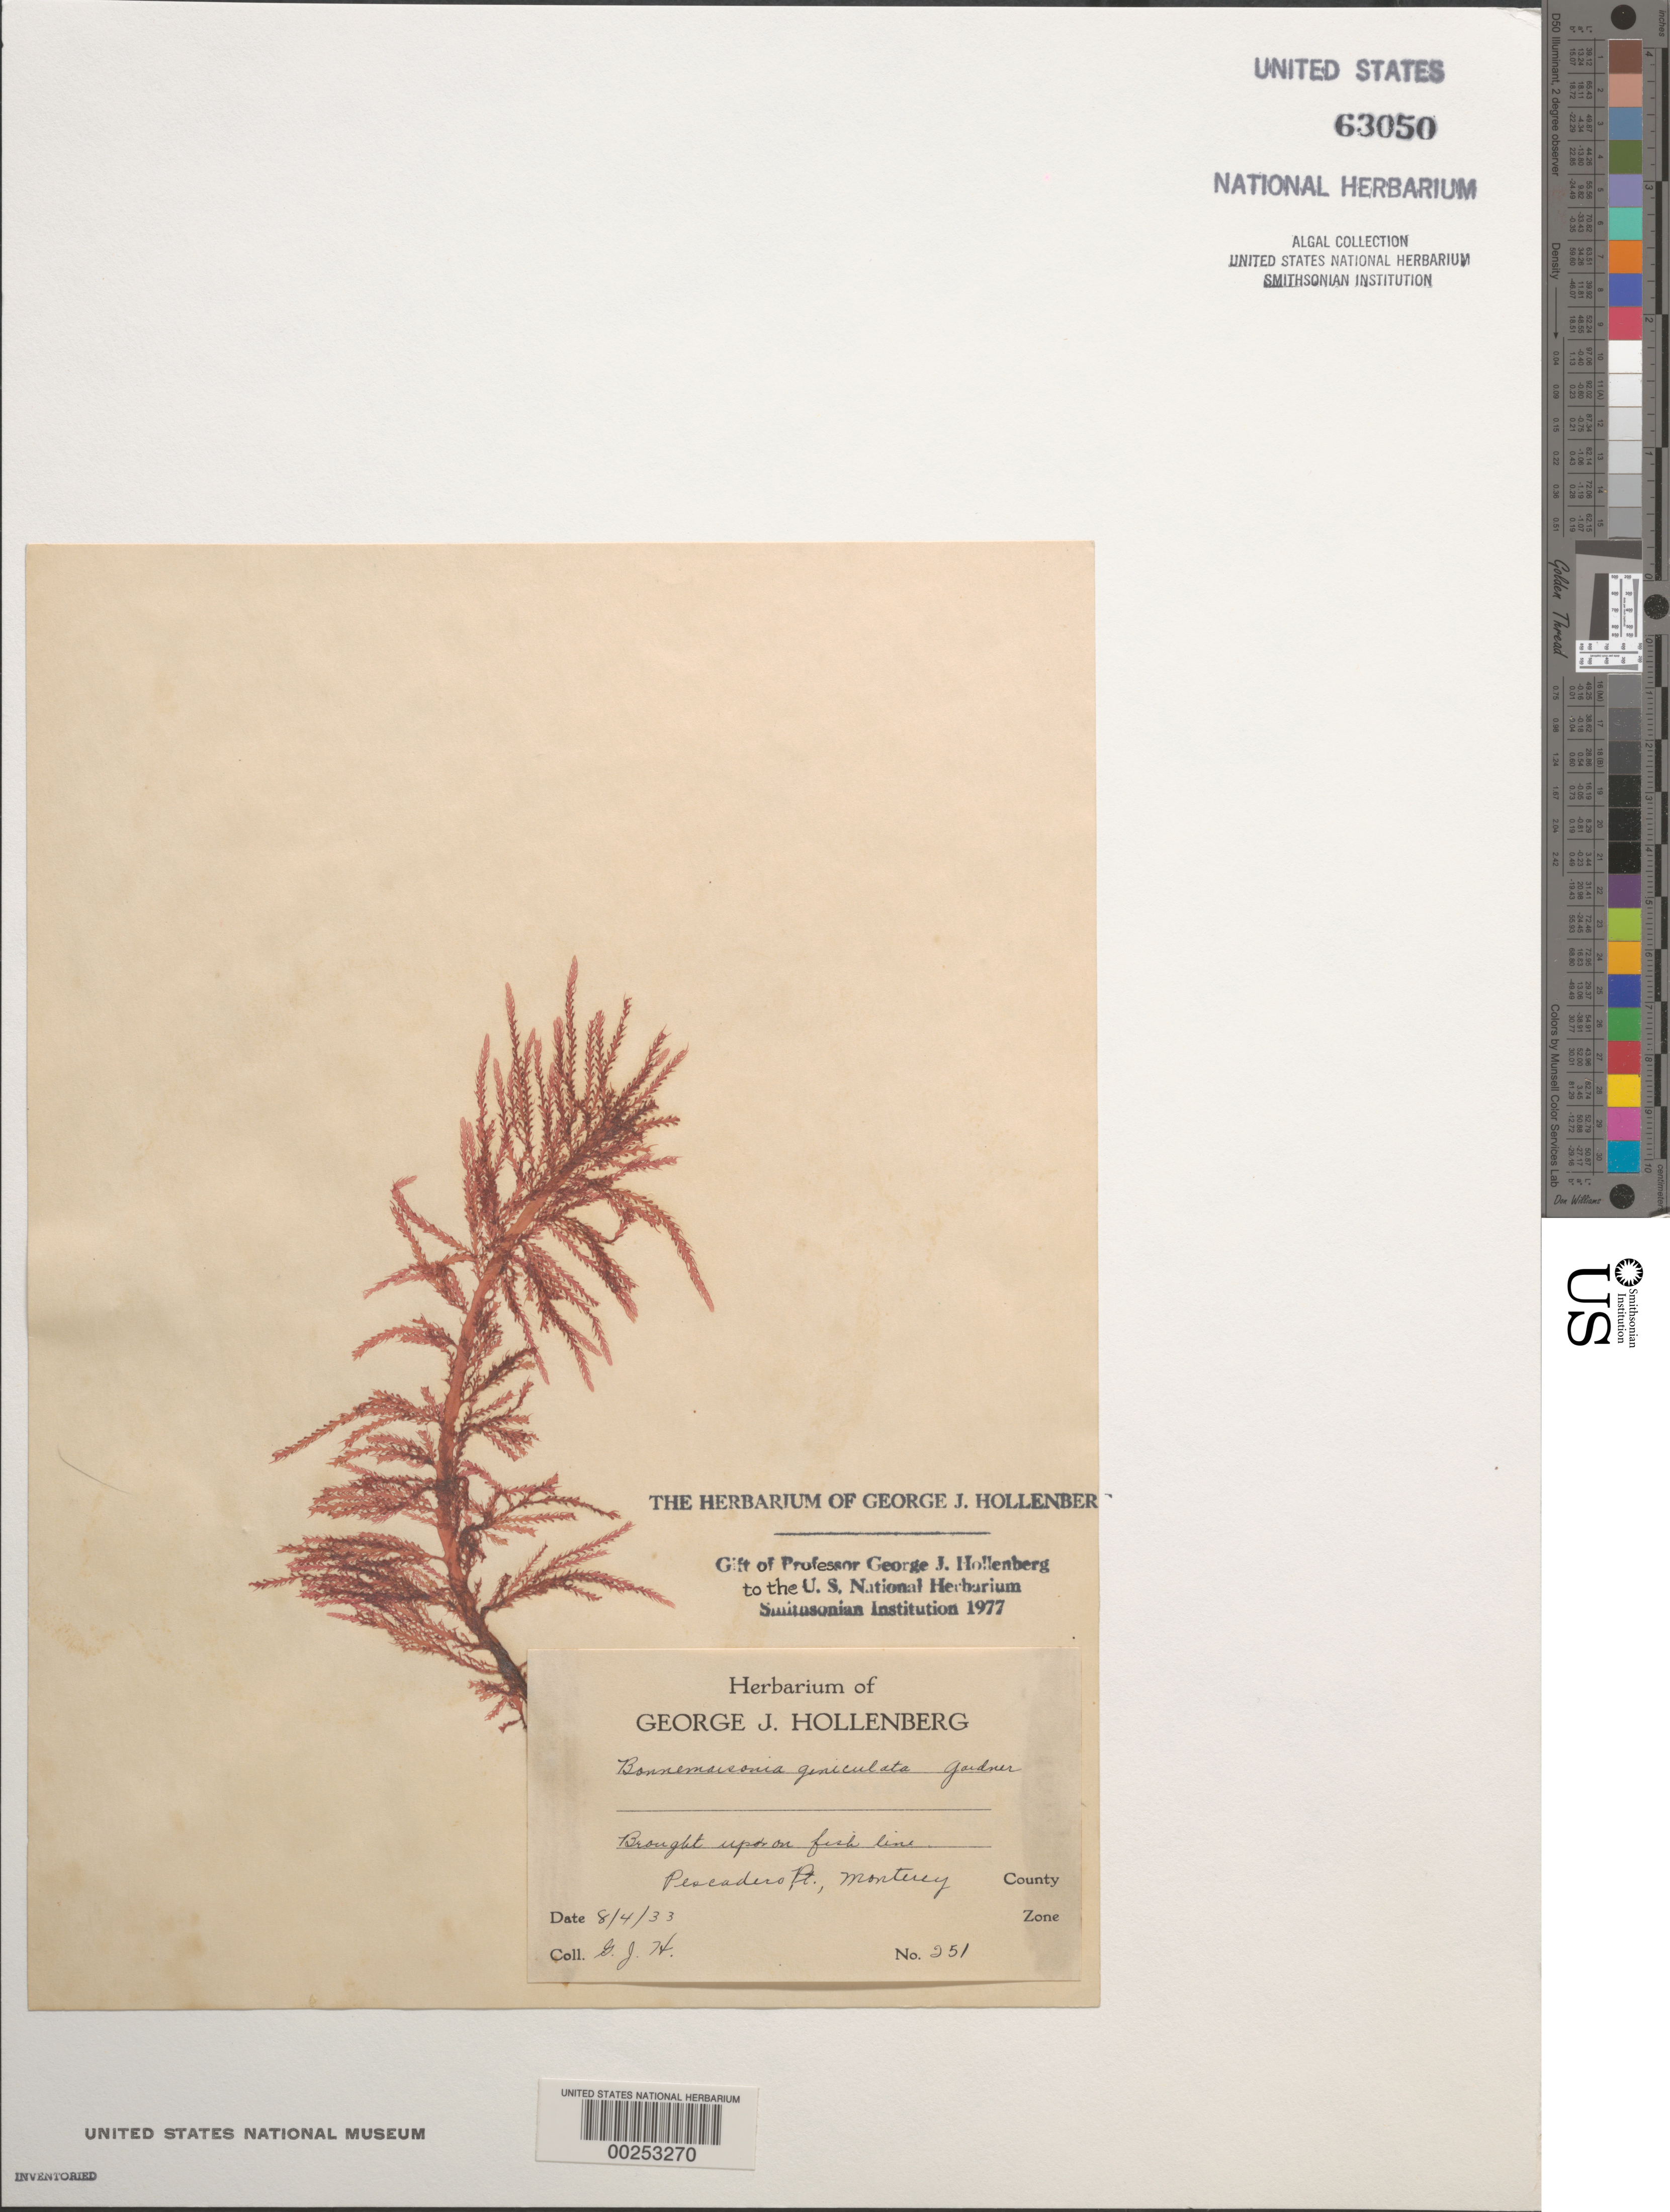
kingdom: Plantae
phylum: Rhodophyta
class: Florideophyceae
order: Bonnemaisoniales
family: Bonnemaisoniaceae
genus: Bonnemaisonia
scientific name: Bonnemaisonia geniculata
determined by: Hollenberg, George J.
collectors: G. Hollenberg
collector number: GJH 251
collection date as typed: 04 Aug 1933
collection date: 1933-08-04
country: United States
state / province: California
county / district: Monterey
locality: Pescadero Point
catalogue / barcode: US 63050